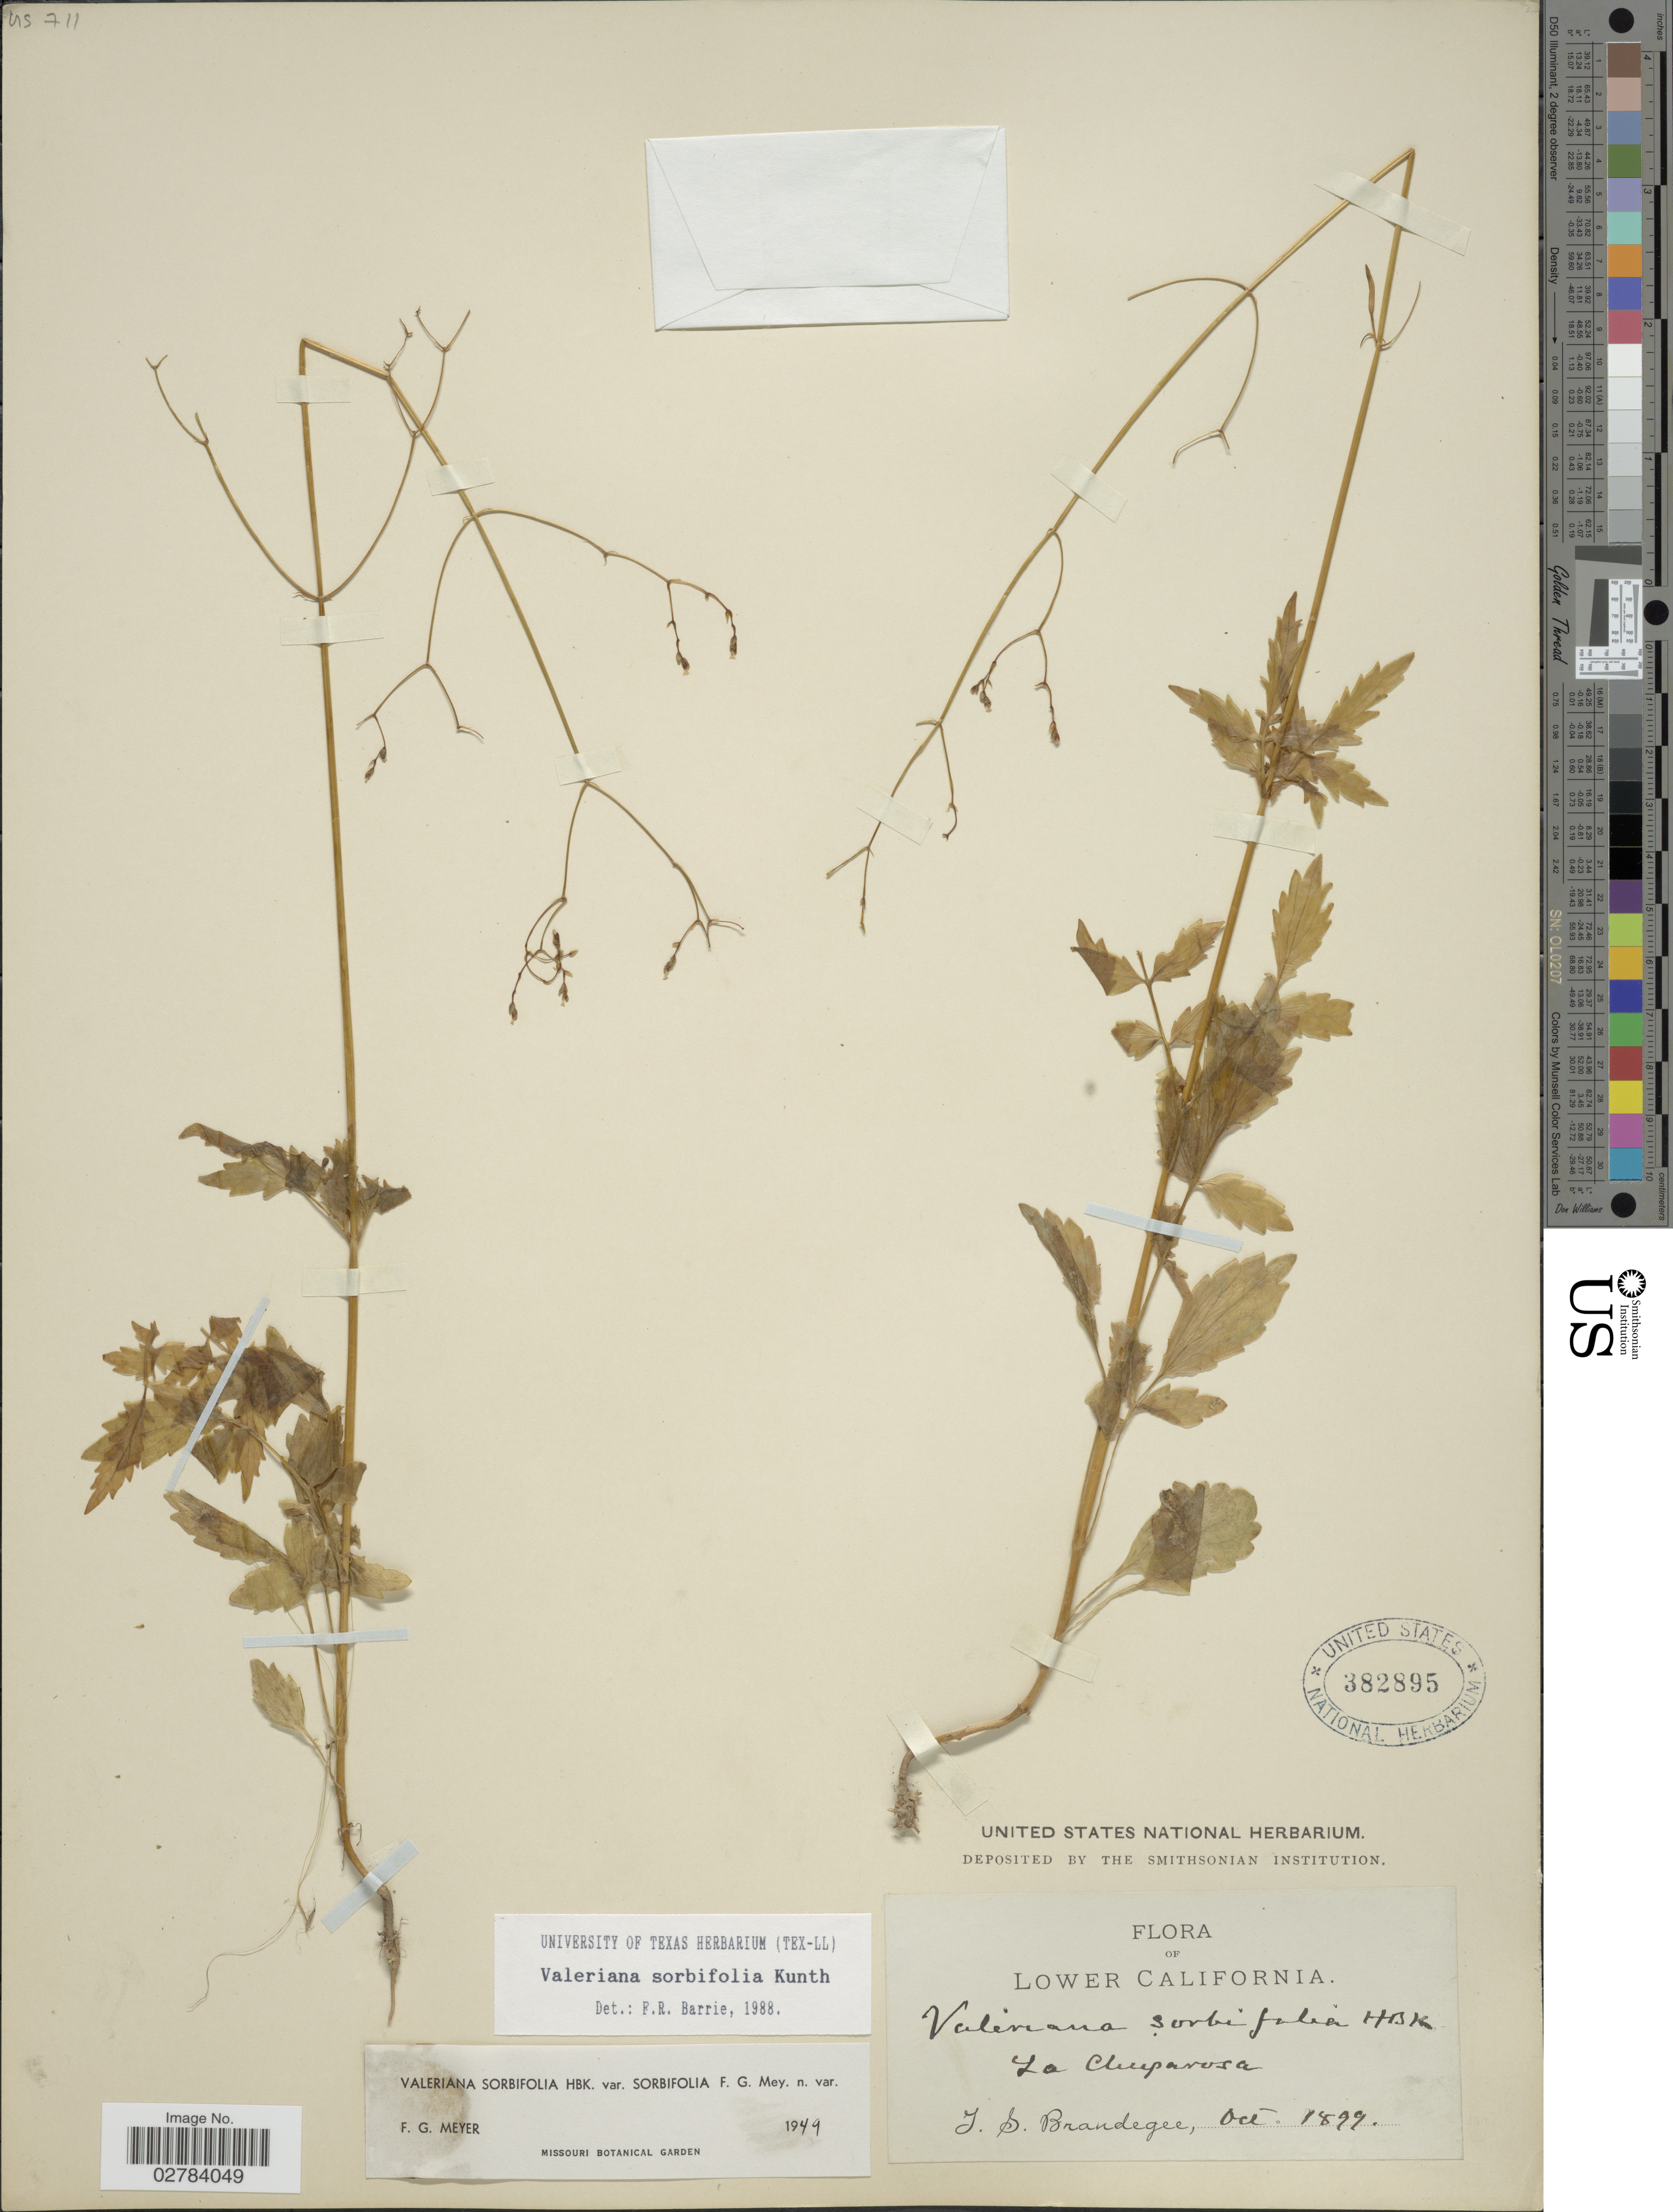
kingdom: Plantae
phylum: Tracheophyta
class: Magnoliopsida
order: Dipsacales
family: Caprifoliaceae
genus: Valeriana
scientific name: Valeriana sorbifolia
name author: Kunth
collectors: J. S. Brandegee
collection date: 1899-10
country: Mexico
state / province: Baja California Norte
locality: Lower California, La Chuparosa.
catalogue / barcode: US 382895